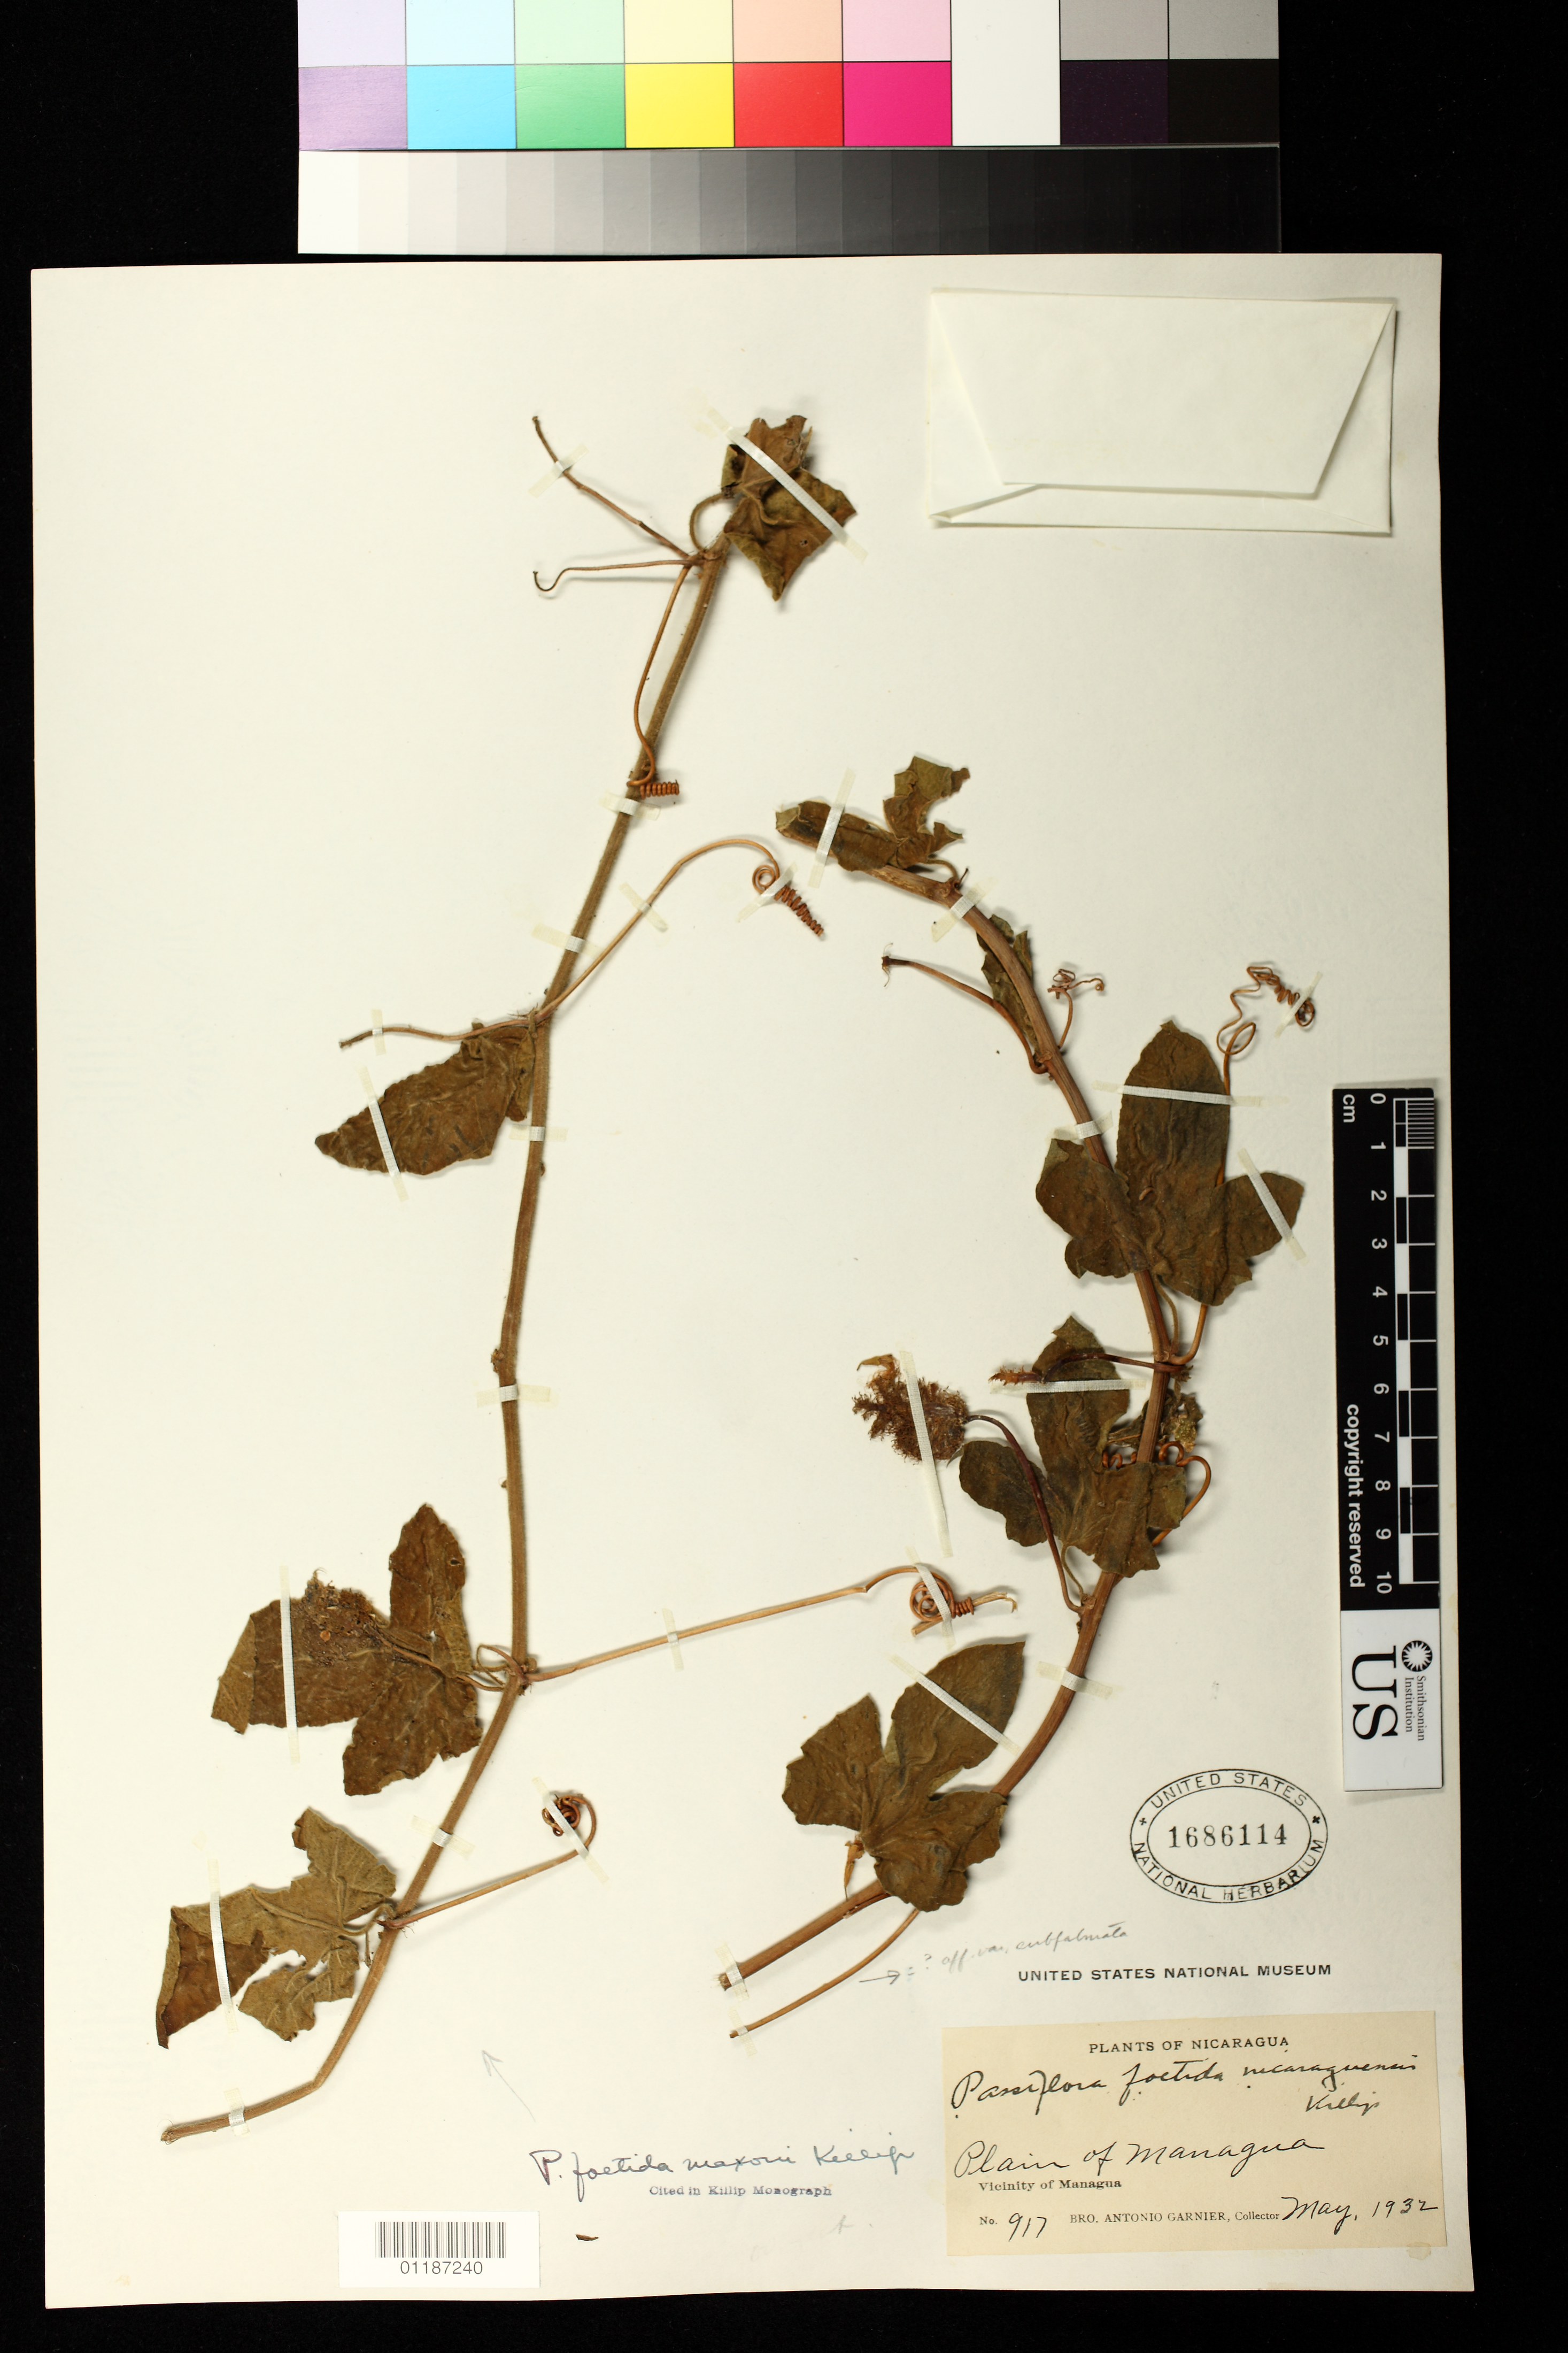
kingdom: Plantae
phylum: Tracheophyta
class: Magnoliopsida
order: Malpighiales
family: Passifloraceae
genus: Passiflora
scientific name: Passiflora foetida var. maxonii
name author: Killip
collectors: Bro. A. Garnier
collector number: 917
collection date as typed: May 1932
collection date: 1932-05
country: Nicaragua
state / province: Managua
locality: Plain of Managua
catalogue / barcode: US 1686114